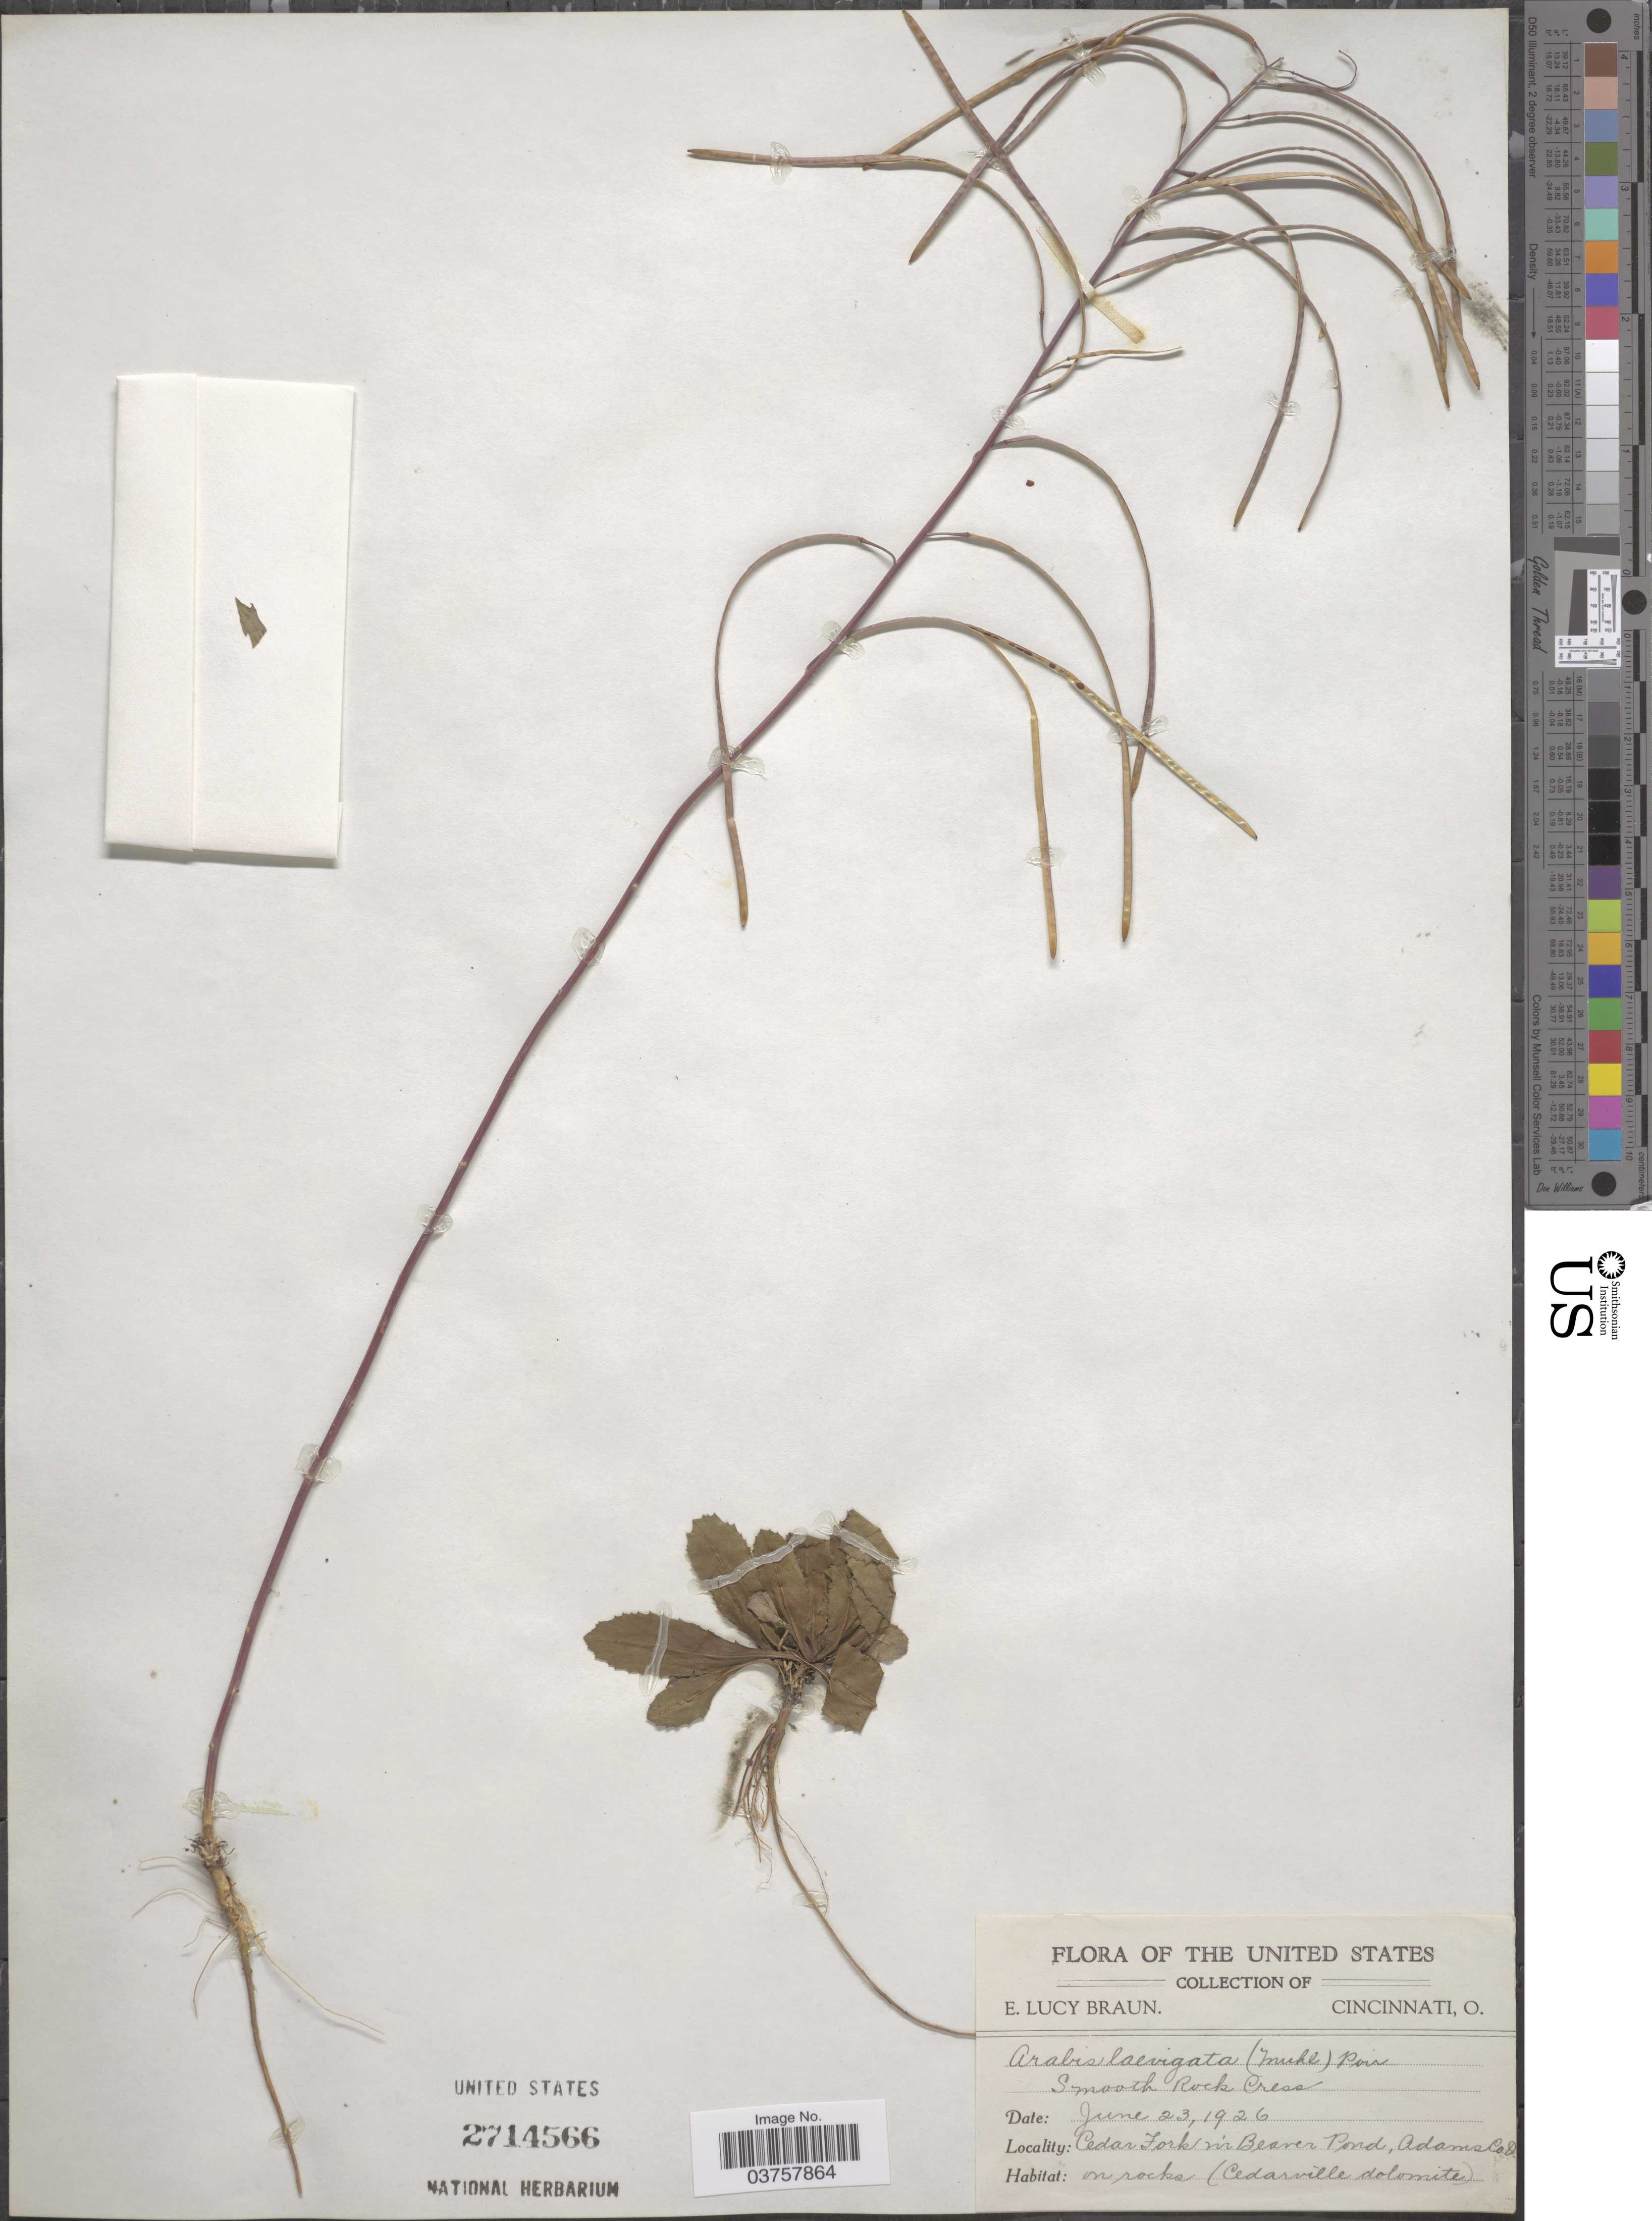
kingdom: Plantae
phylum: Tracheophyta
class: Magnoliopsida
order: Brassicales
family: Brassicaceae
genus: Arabis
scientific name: Arabis laevigata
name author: (Muhl. ex Willd.) Poir.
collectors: E. L. Braun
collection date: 1926-06-23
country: United States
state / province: Ohio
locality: Cedar Fork in Beaver Pond, Adams Co.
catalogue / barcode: US 2714566